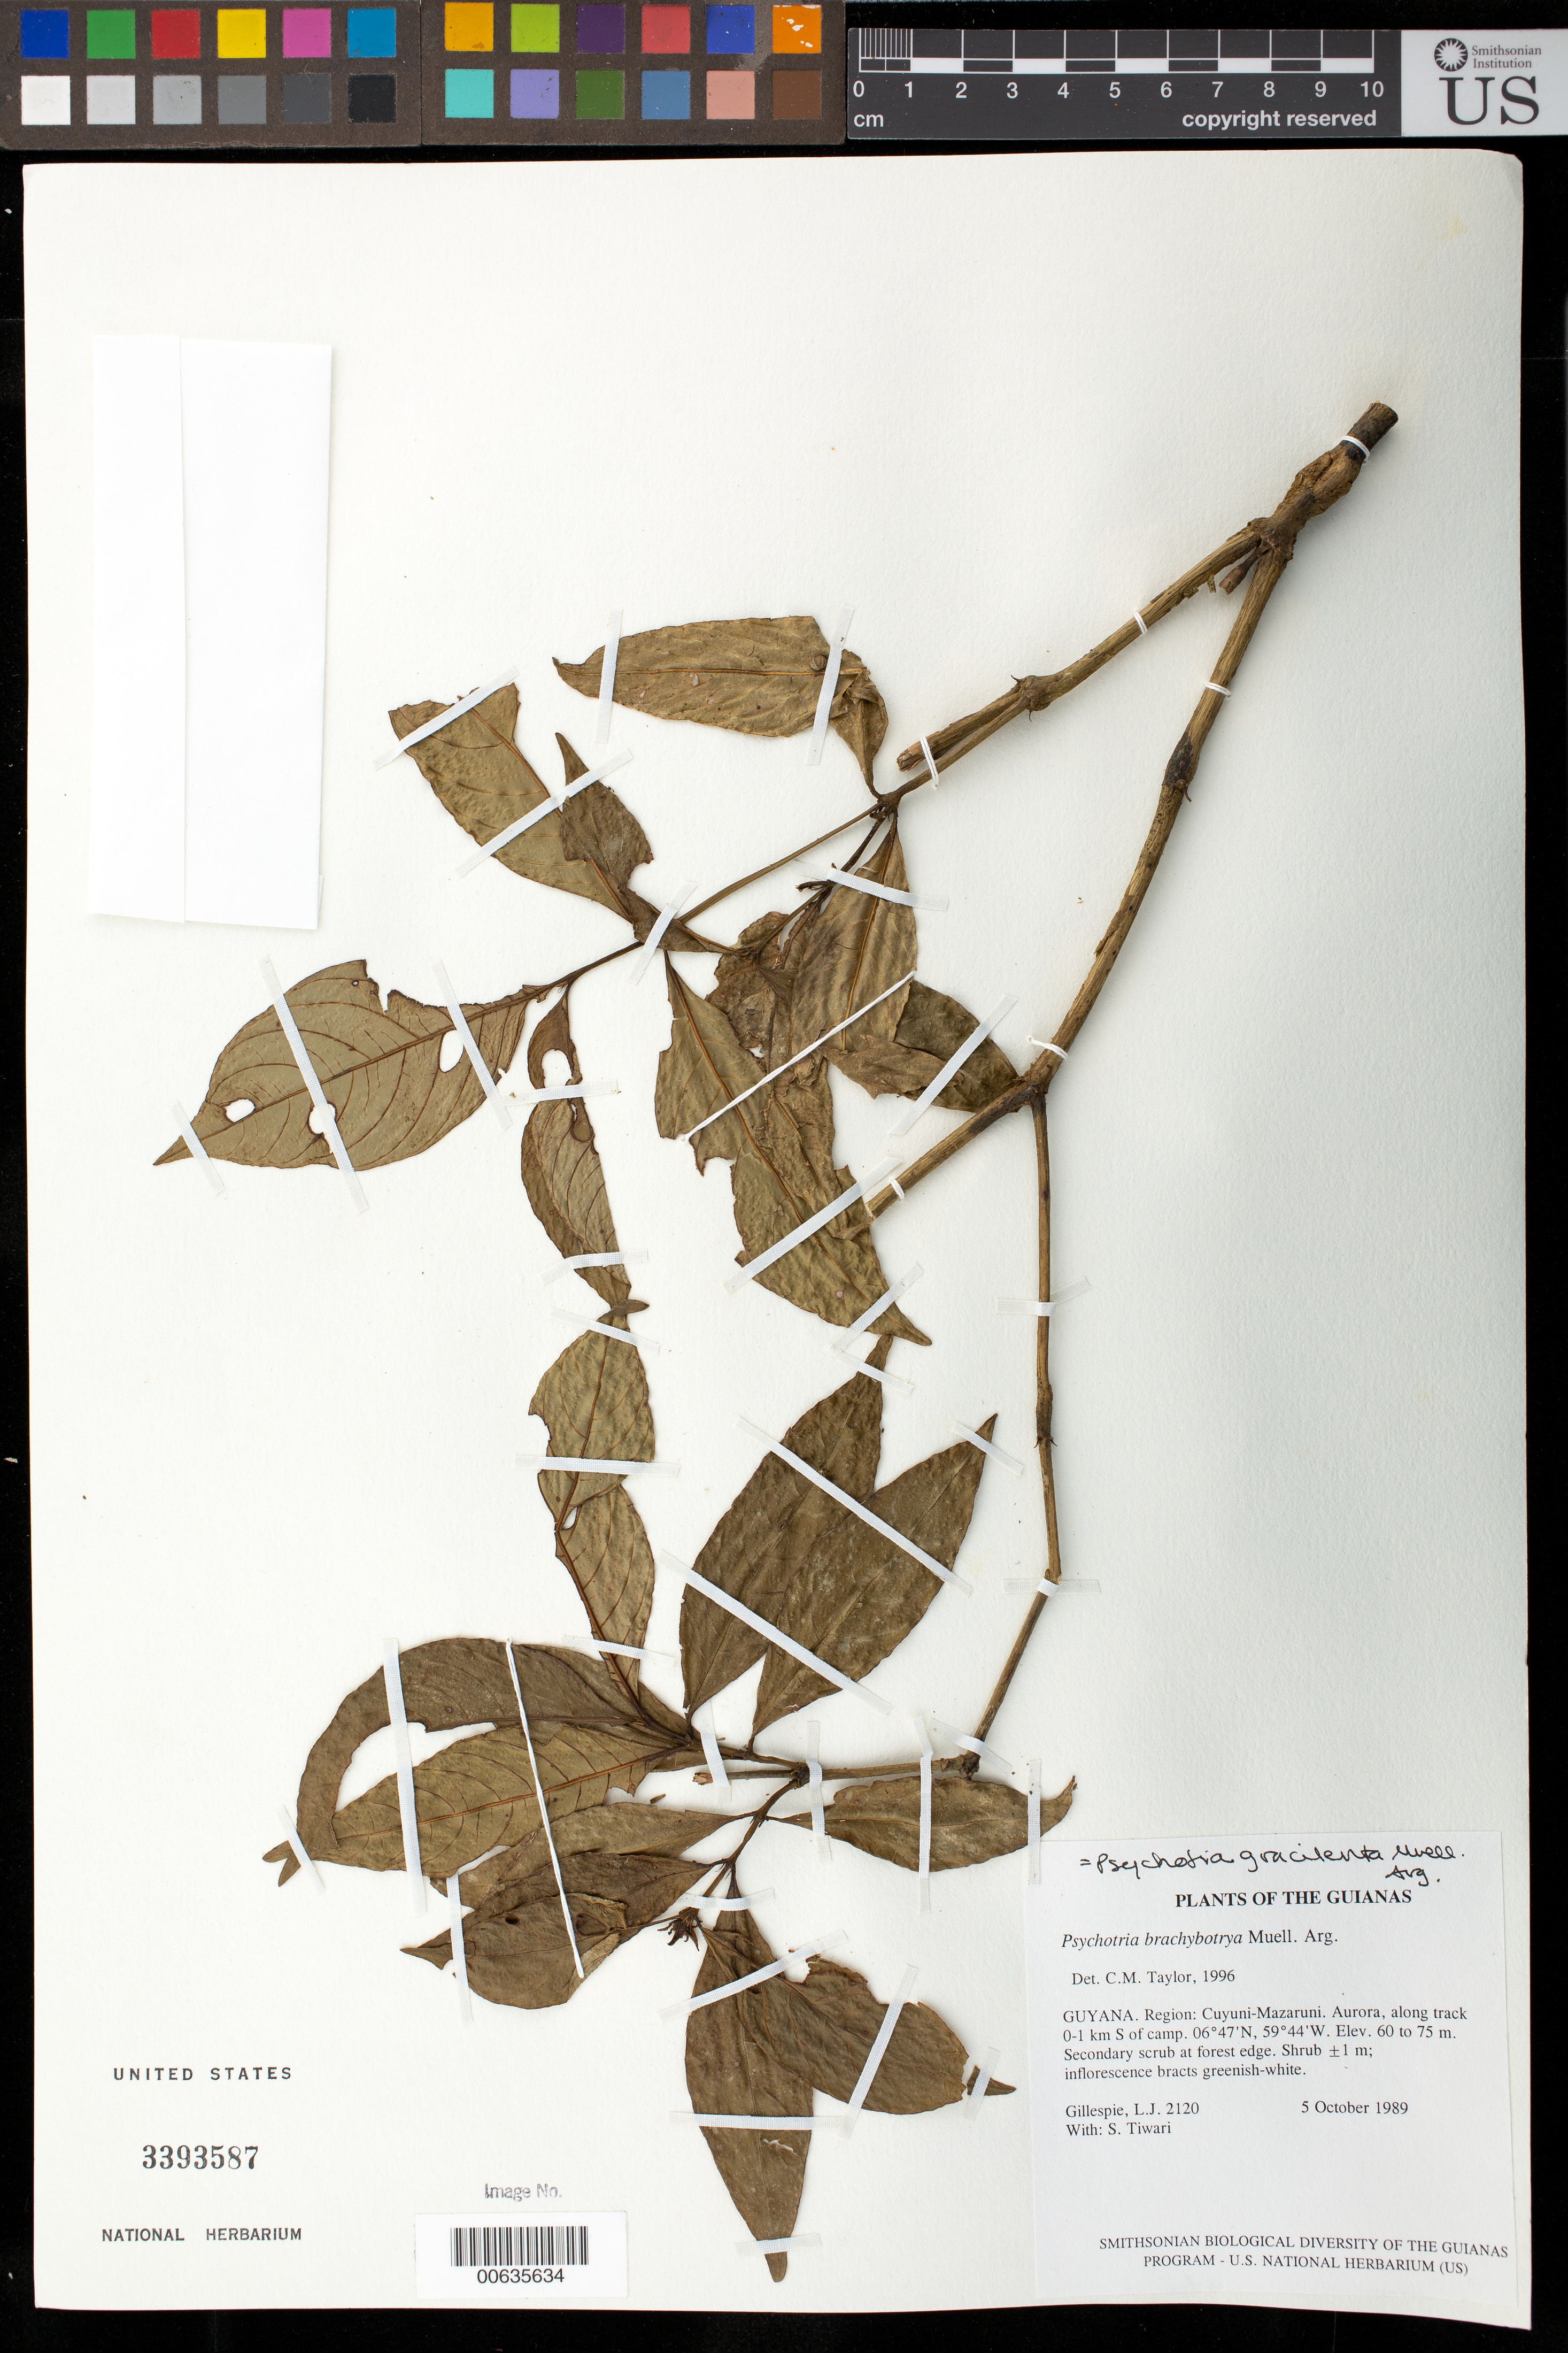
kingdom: Plantae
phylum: Tracheophyta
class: Magnoliopsida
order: Gentianales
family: Rubiaceae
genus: Palicourea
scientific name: Palicourea gracilenta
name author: (Müll. Arg.) Delprete & J.H. Kirkbr.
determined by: Kirkbride, J. H., Jr.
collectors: L. J. Gillespie & S. Tiwari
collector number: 2120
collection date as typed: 5 October 1989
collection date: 1989-10-05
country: Guyana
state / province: Cuyuni-Mazaruni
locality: Aurora, along track 0-1 km S of camp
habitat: Secondary scrub at forest edge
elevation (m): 60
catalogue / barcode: US 3393587